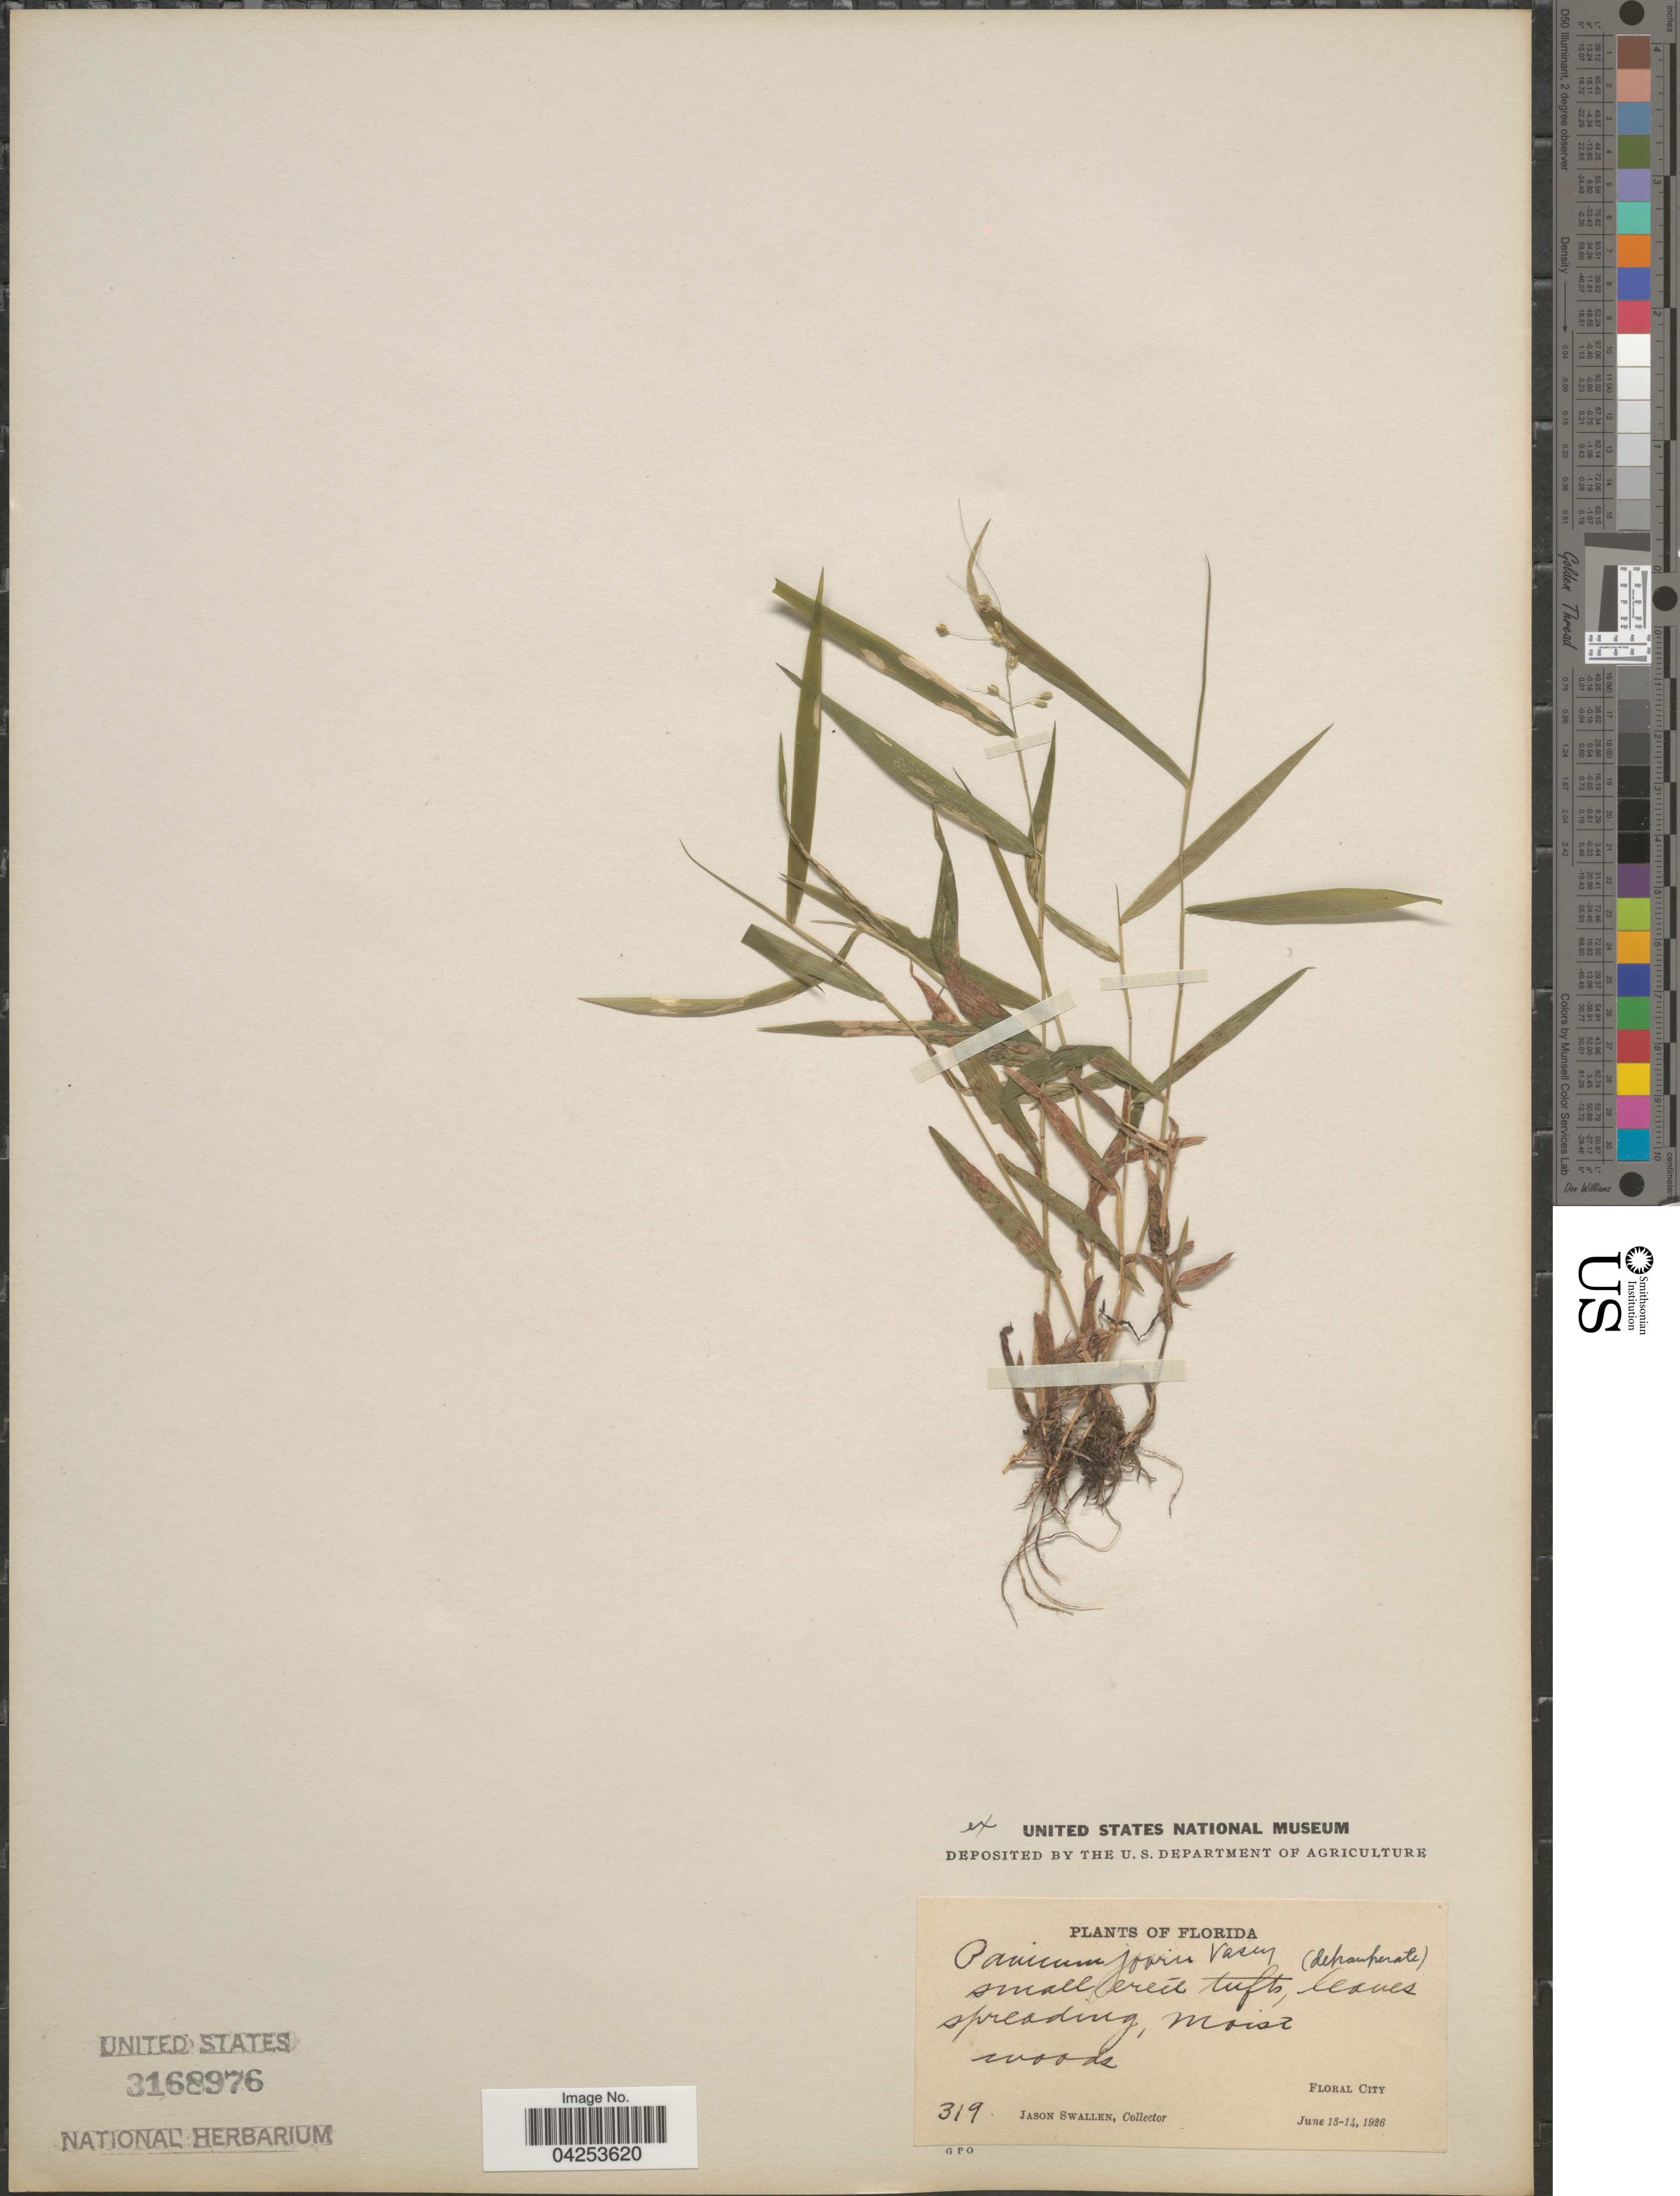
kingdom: Plantae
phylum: Tracheophyta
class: Liliopsida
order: Poales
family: Poaceae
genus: Dichanthelium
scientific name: Dichanthelium commutatum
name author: (Schult.) Gould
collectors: J. R. Swallen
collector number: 319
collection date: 1926-06-13/1926-06-14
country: United States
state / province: Florida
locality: Floral City.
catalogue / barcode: US 3168976